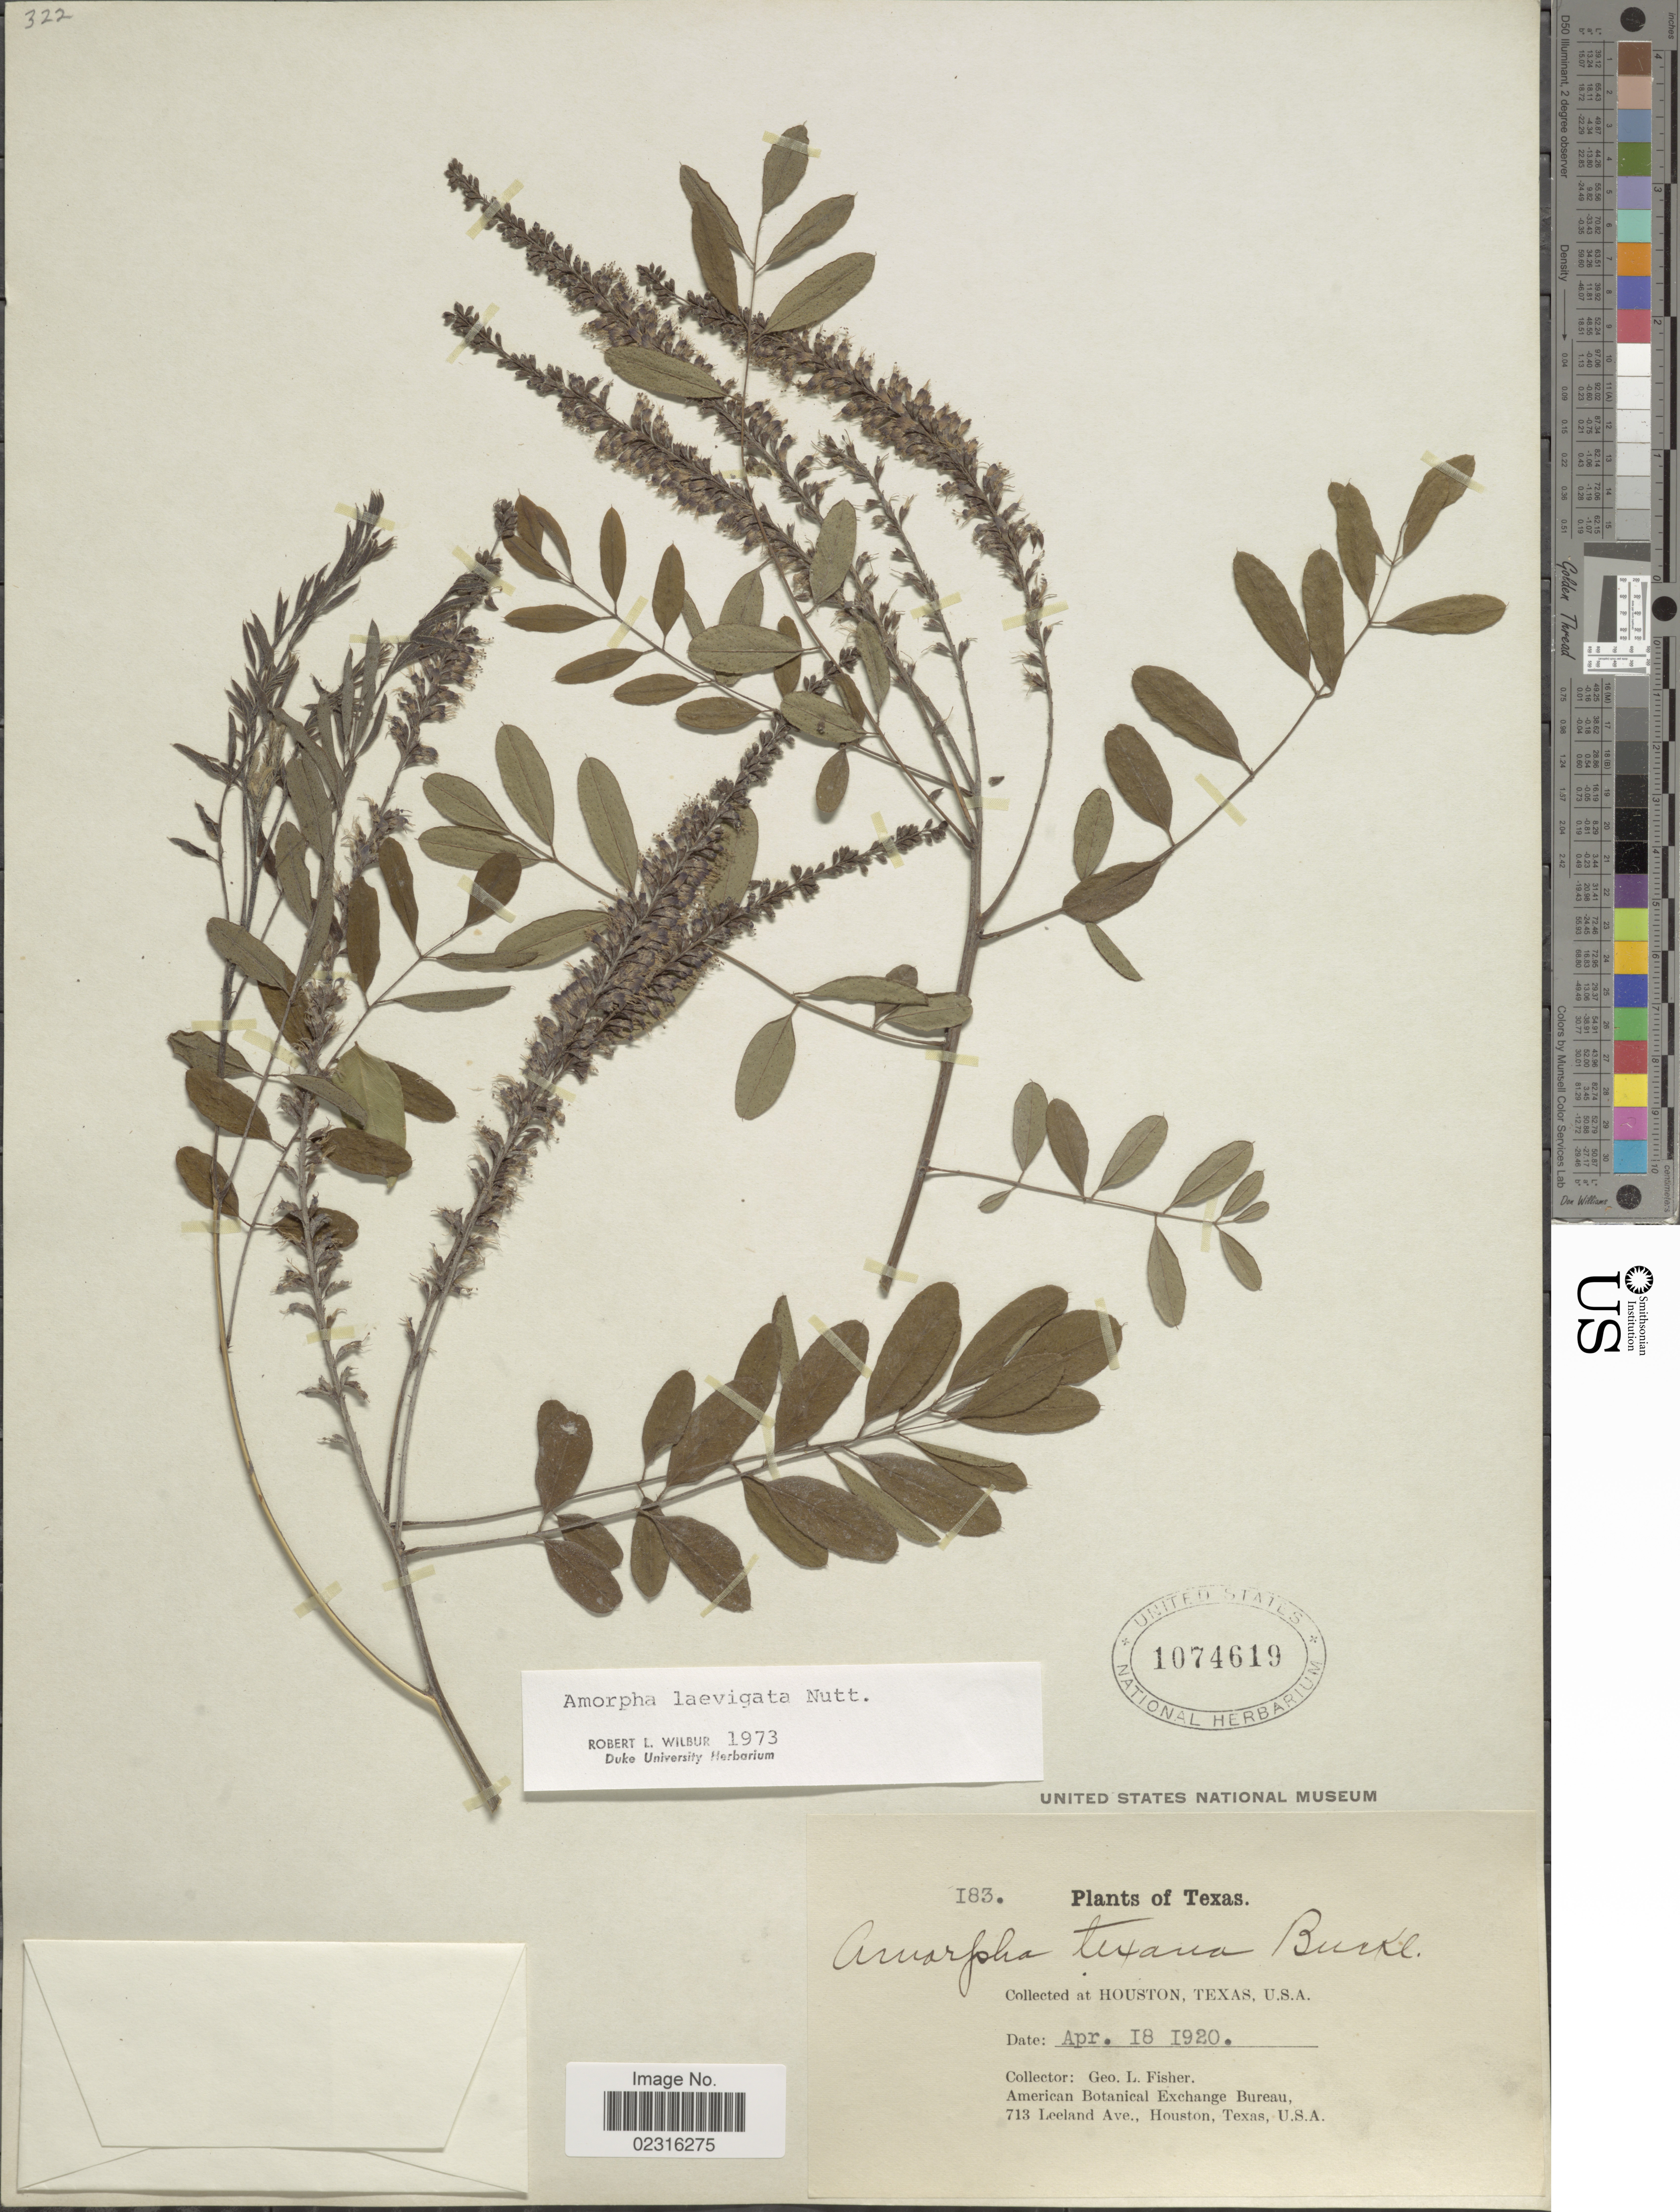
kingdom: Plantae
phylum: Tracheophyta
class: Magnoliopsida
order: Fabales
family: Fabaceae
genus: Amorpha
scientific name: Amorpha laevigata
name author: Nutt.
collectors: G. L. Fisher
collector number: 183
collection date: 1920-04-18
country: United States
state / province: Texas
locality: Houston.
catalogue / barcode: US 1074619